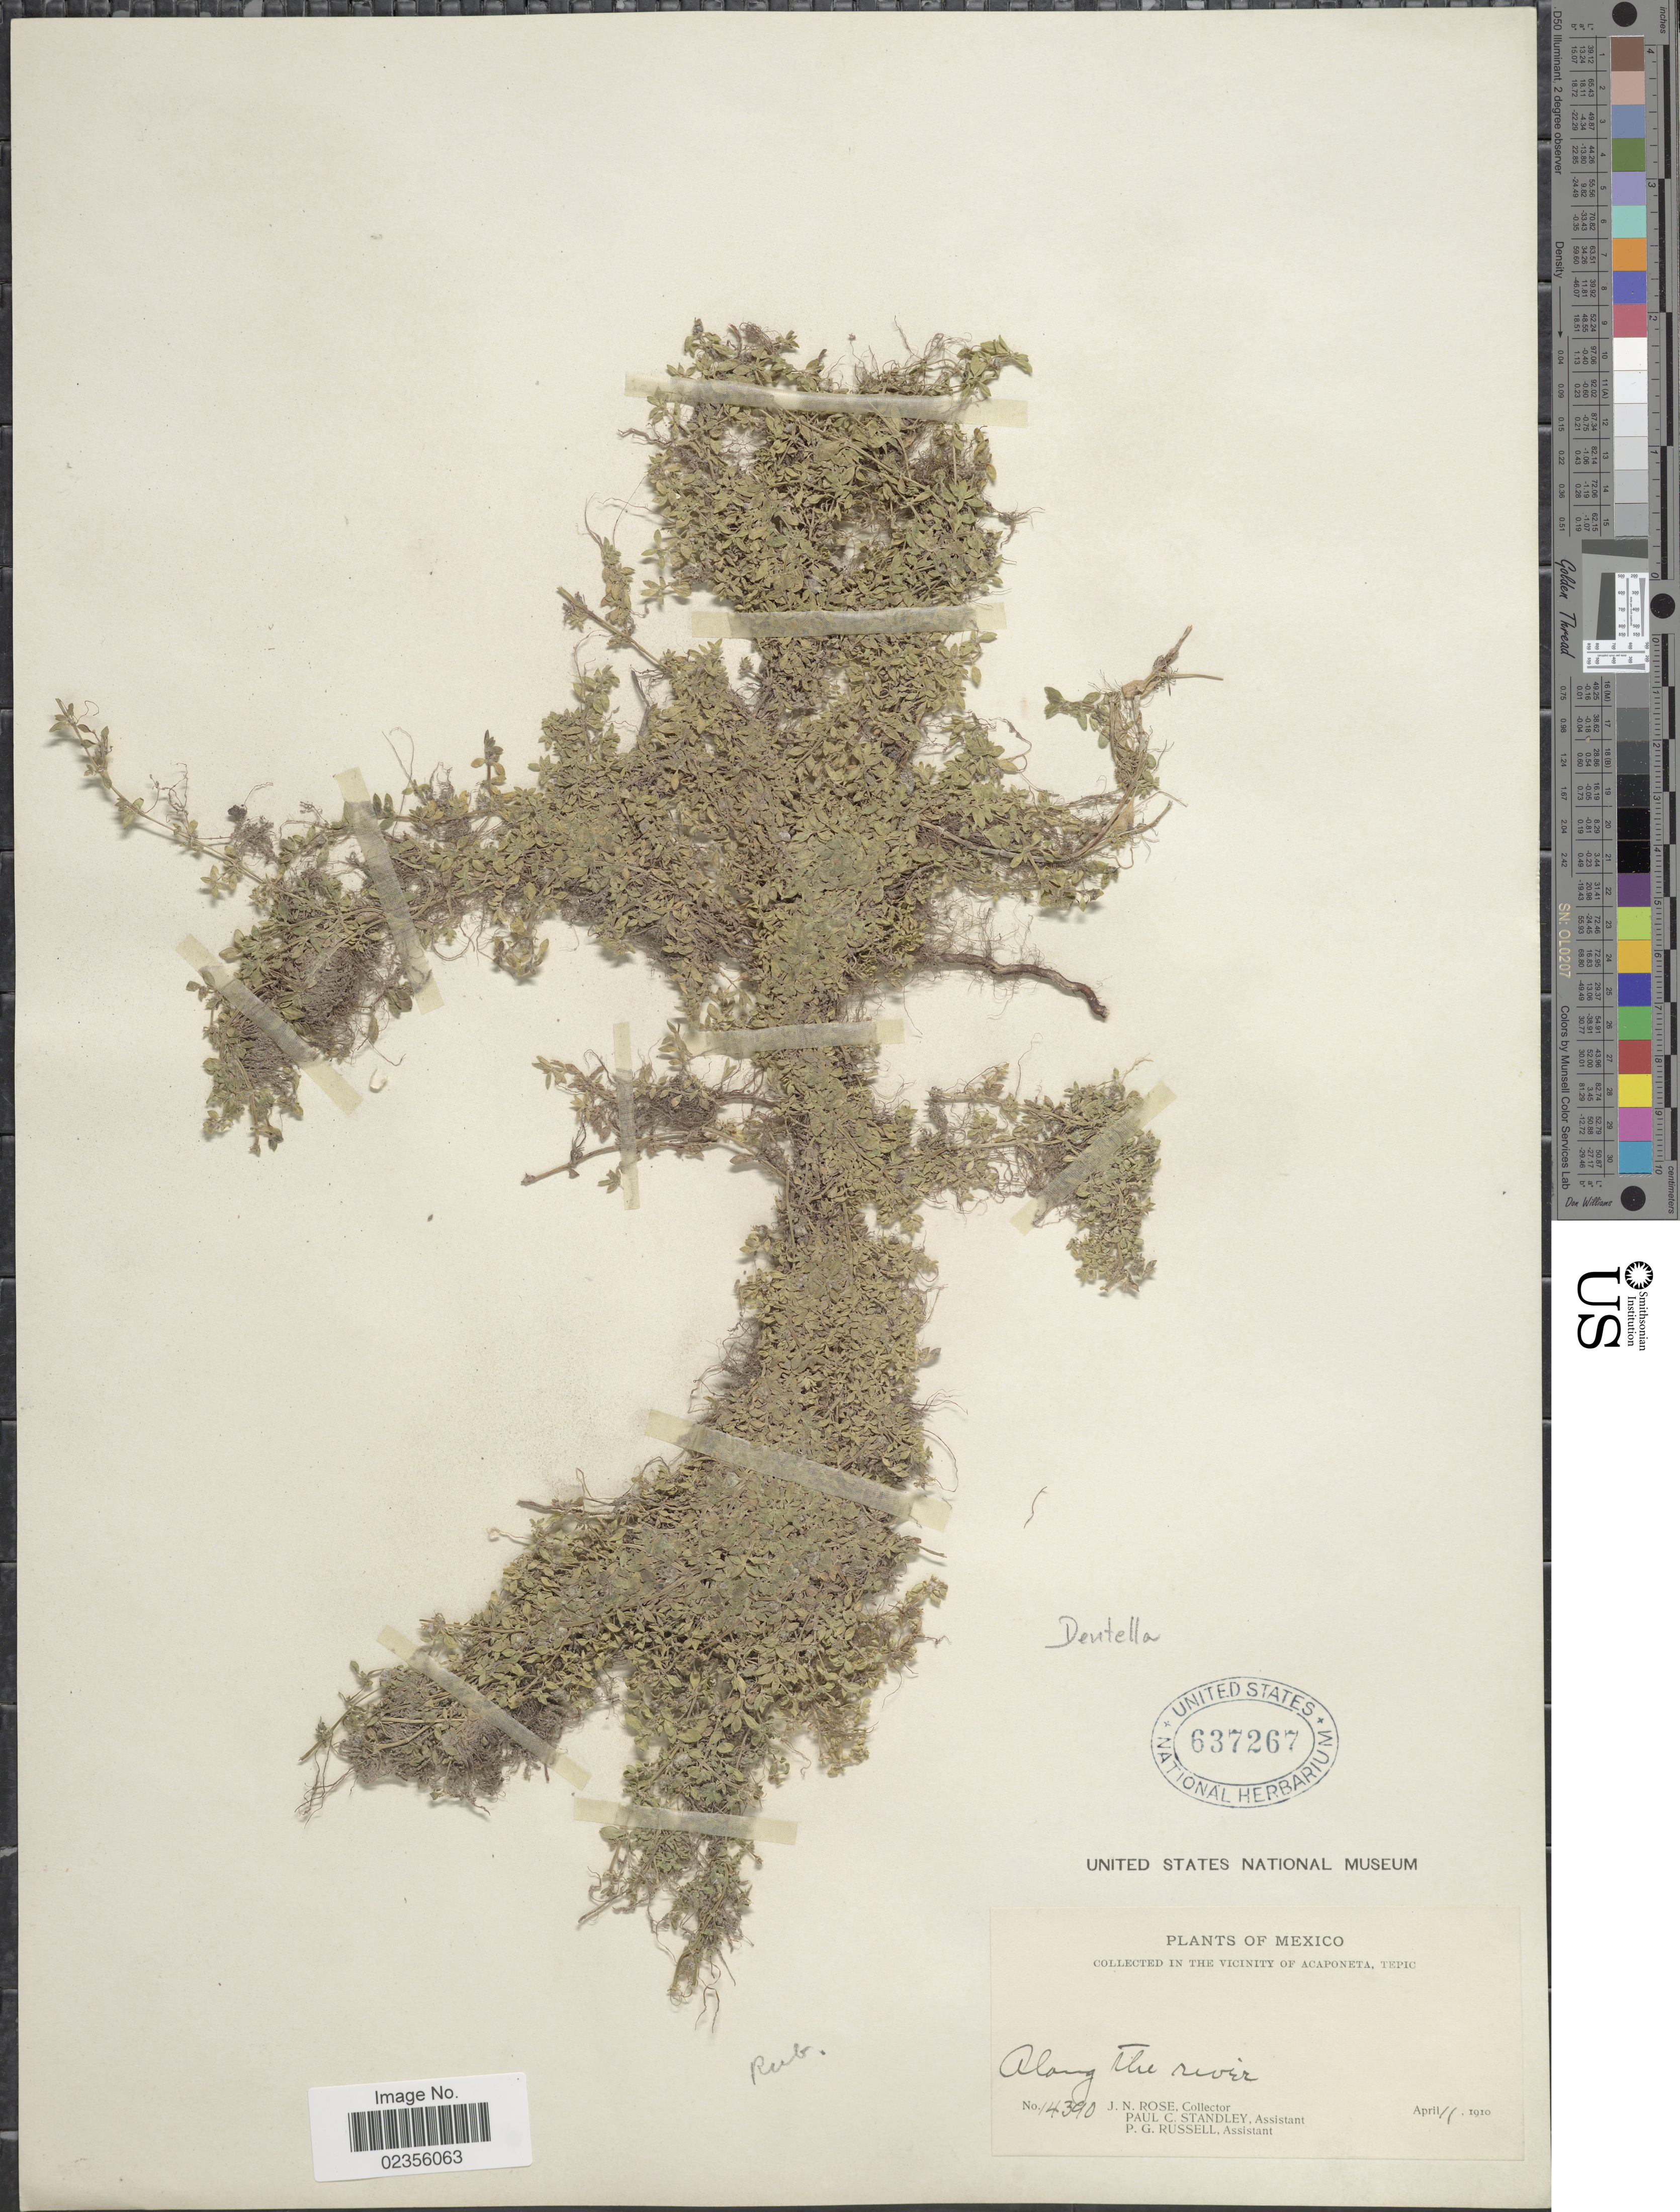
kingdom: Plantae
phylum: Tracheophyta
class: Magnoliopsida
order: Gentianales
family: Rubiaceae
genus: Dentella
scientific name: Dentella sp.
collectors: J. N. Rose, P. C. Standley & P. G. Russell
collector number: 14390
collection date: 1910-04-11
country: Mexico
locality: Vicinity of Acaponeta, Tepic. Along the river.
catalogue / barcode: US 637267